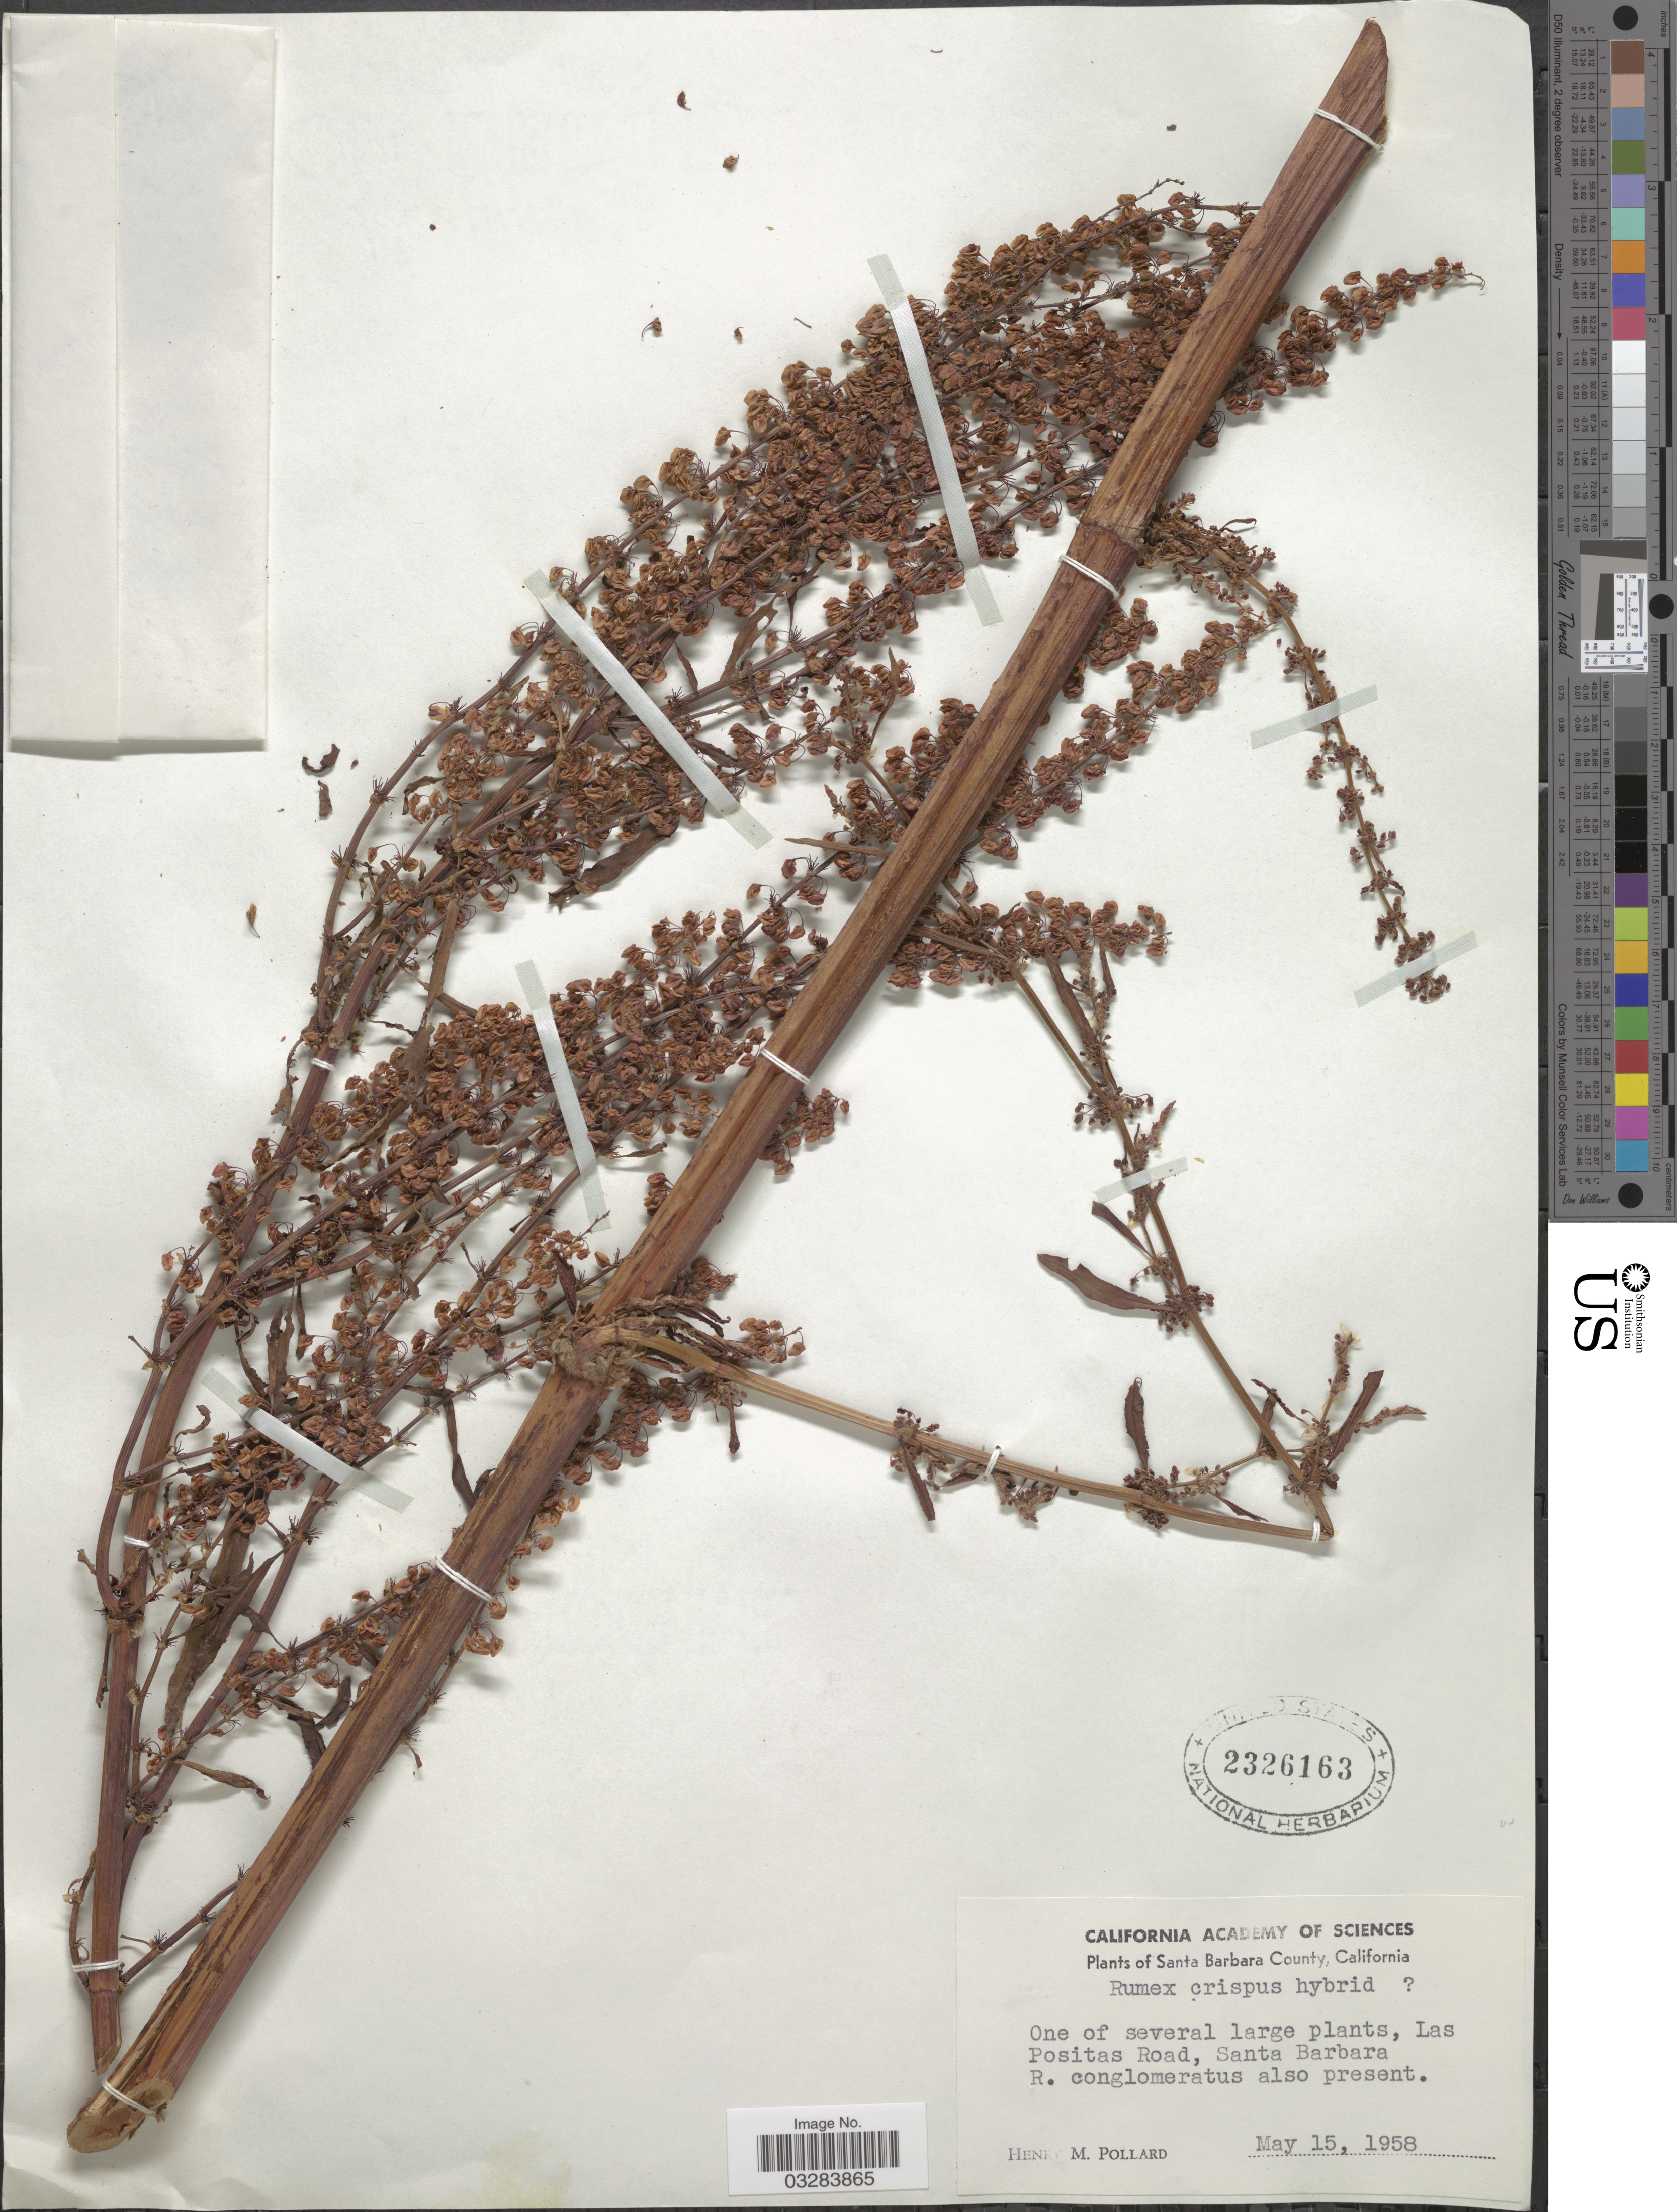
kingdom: Plantae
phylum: Tracheophyta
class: Magnoliopsida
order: Caryophyllales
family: Polygonaceae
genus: Rumex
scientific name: Rumex crispus x R. sp.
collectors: H. M. Pollard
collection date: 1958-05-15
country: United States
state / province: California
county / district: Santa Barbara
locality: Santa Barbara County, Las Positas Road, Santa Barbara.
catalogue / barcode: US 2326163